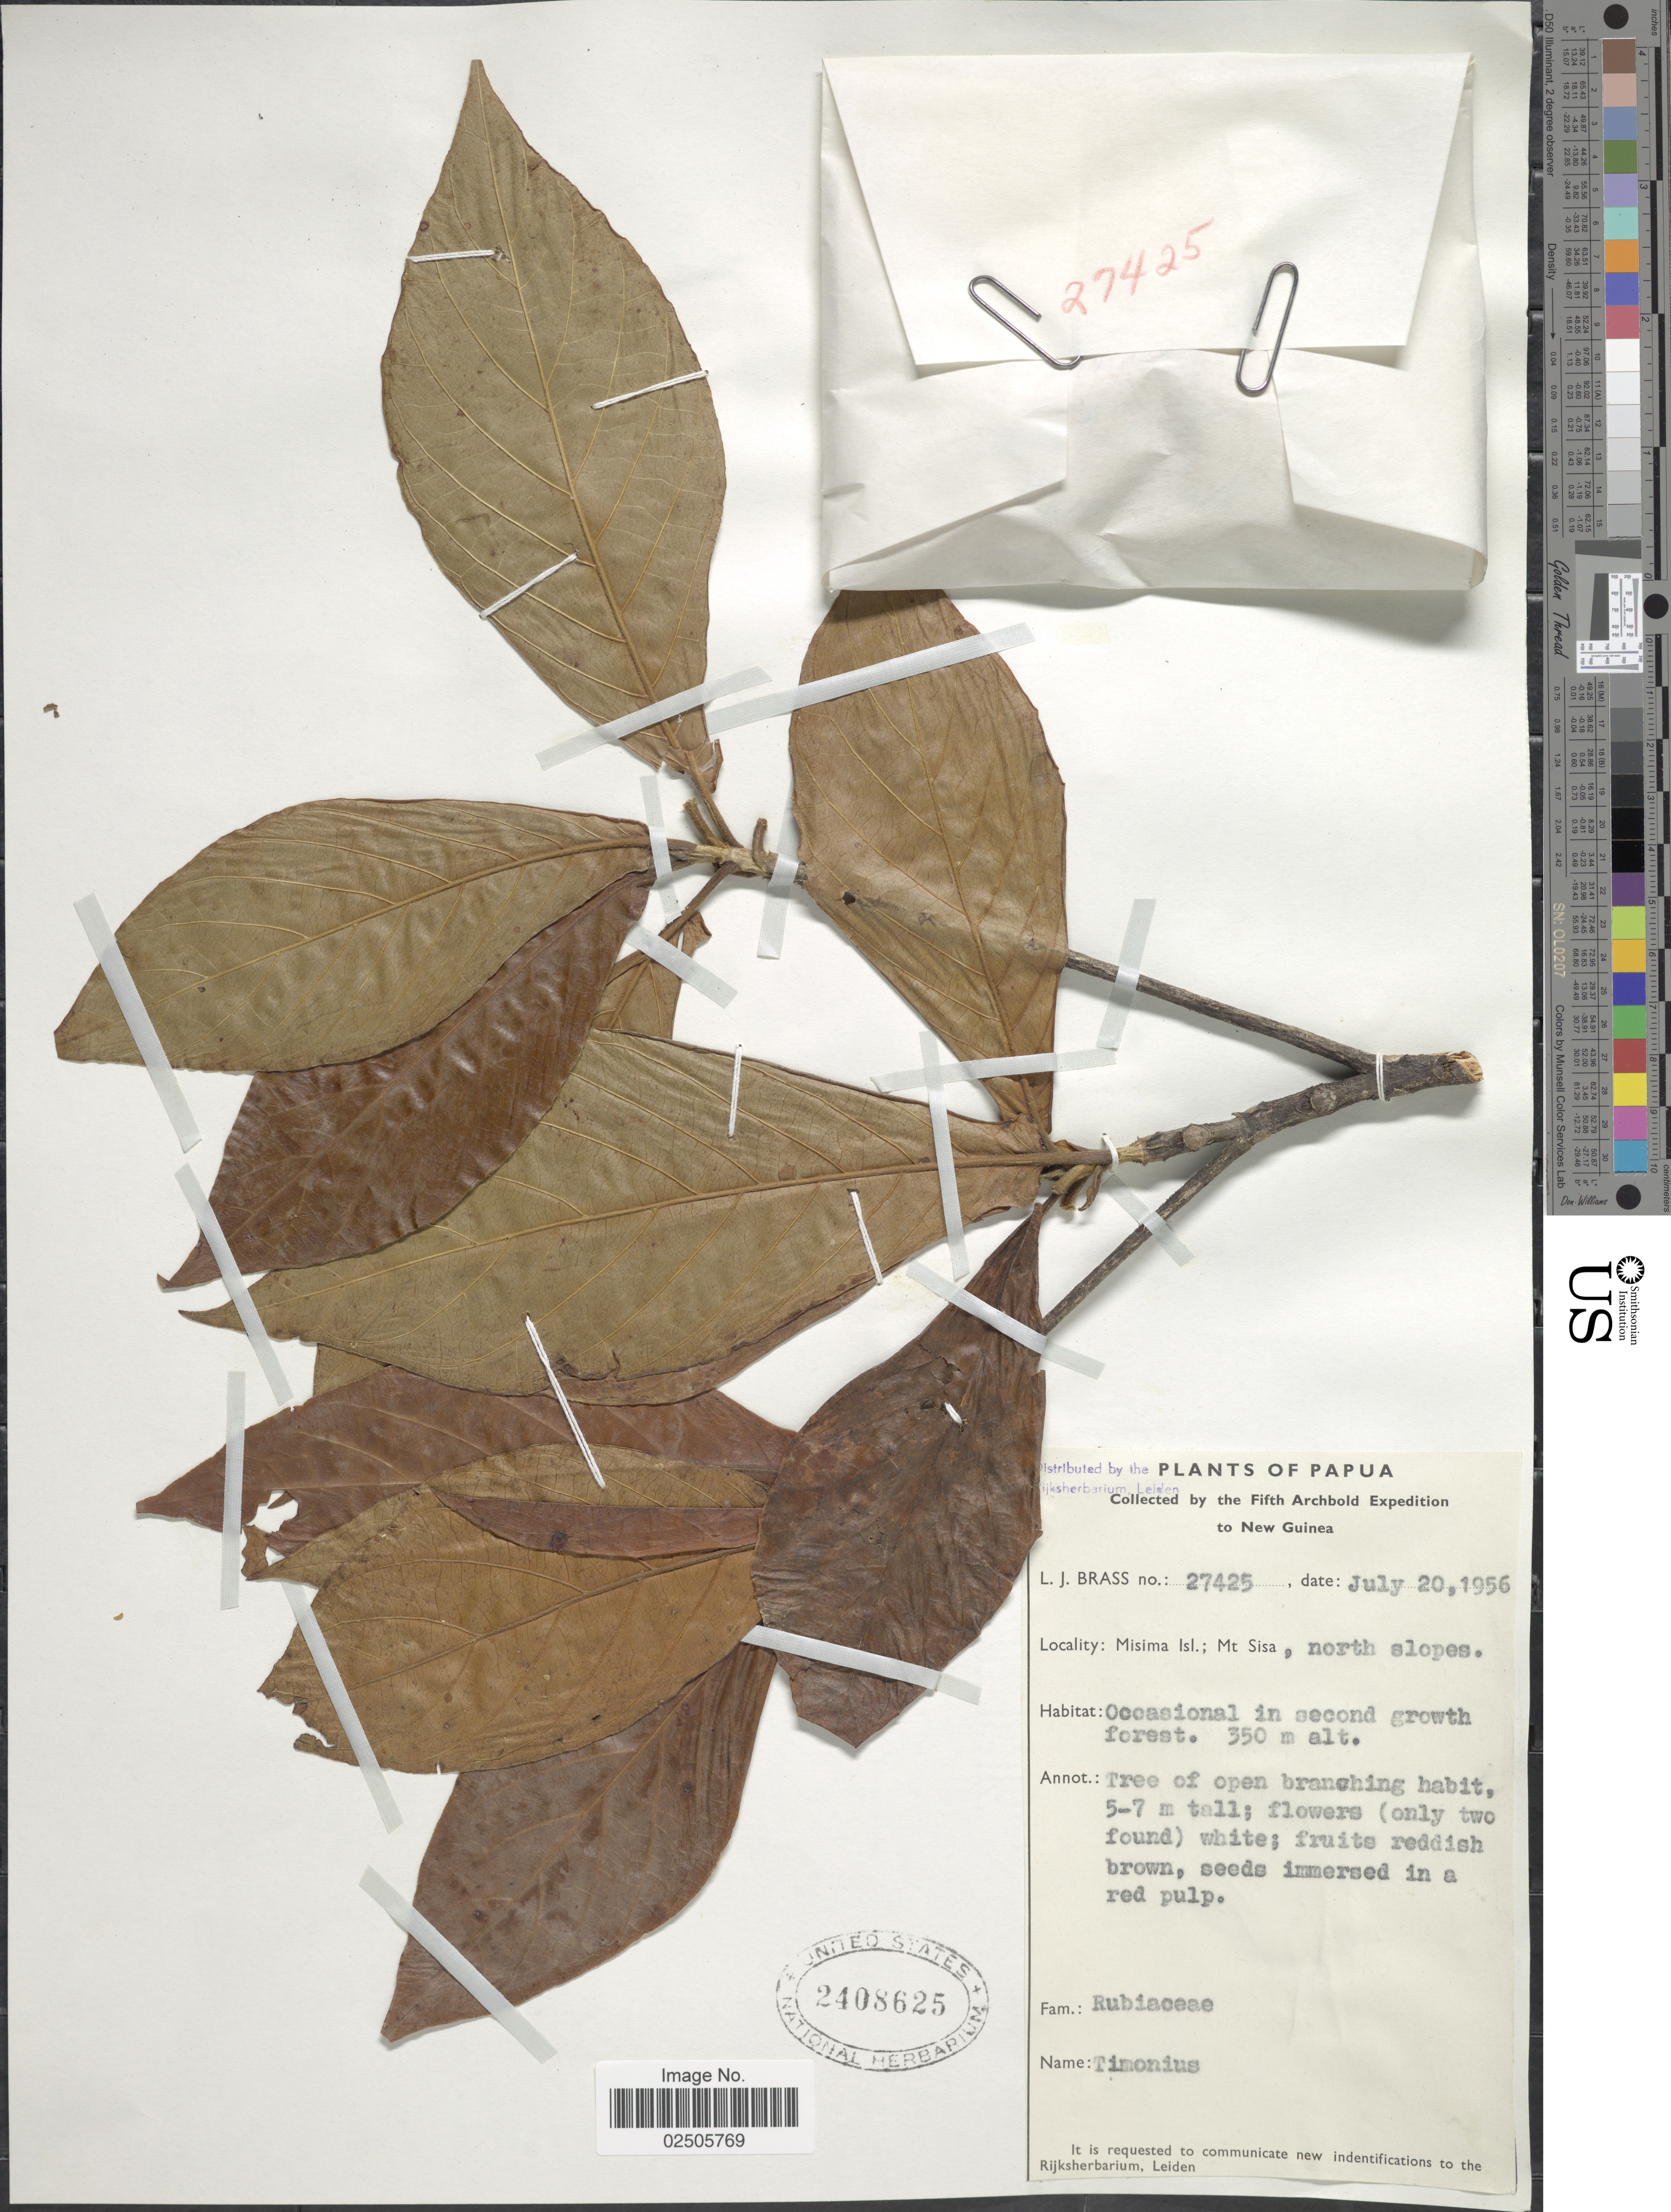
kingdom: Plantae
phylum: Tracheophyta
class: Magnoliopsida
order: Gentianales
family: Rubiaceae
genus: Timonius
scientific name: Timonius sp.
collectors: L. J. Brass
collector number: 27425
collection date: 1956-07-20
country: Papua New Guinea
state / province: Milne Bay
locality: Papua, New Guinea, Misima Isl.; Mt Sisa, north slopes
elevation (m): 350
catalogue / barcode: US 2408625